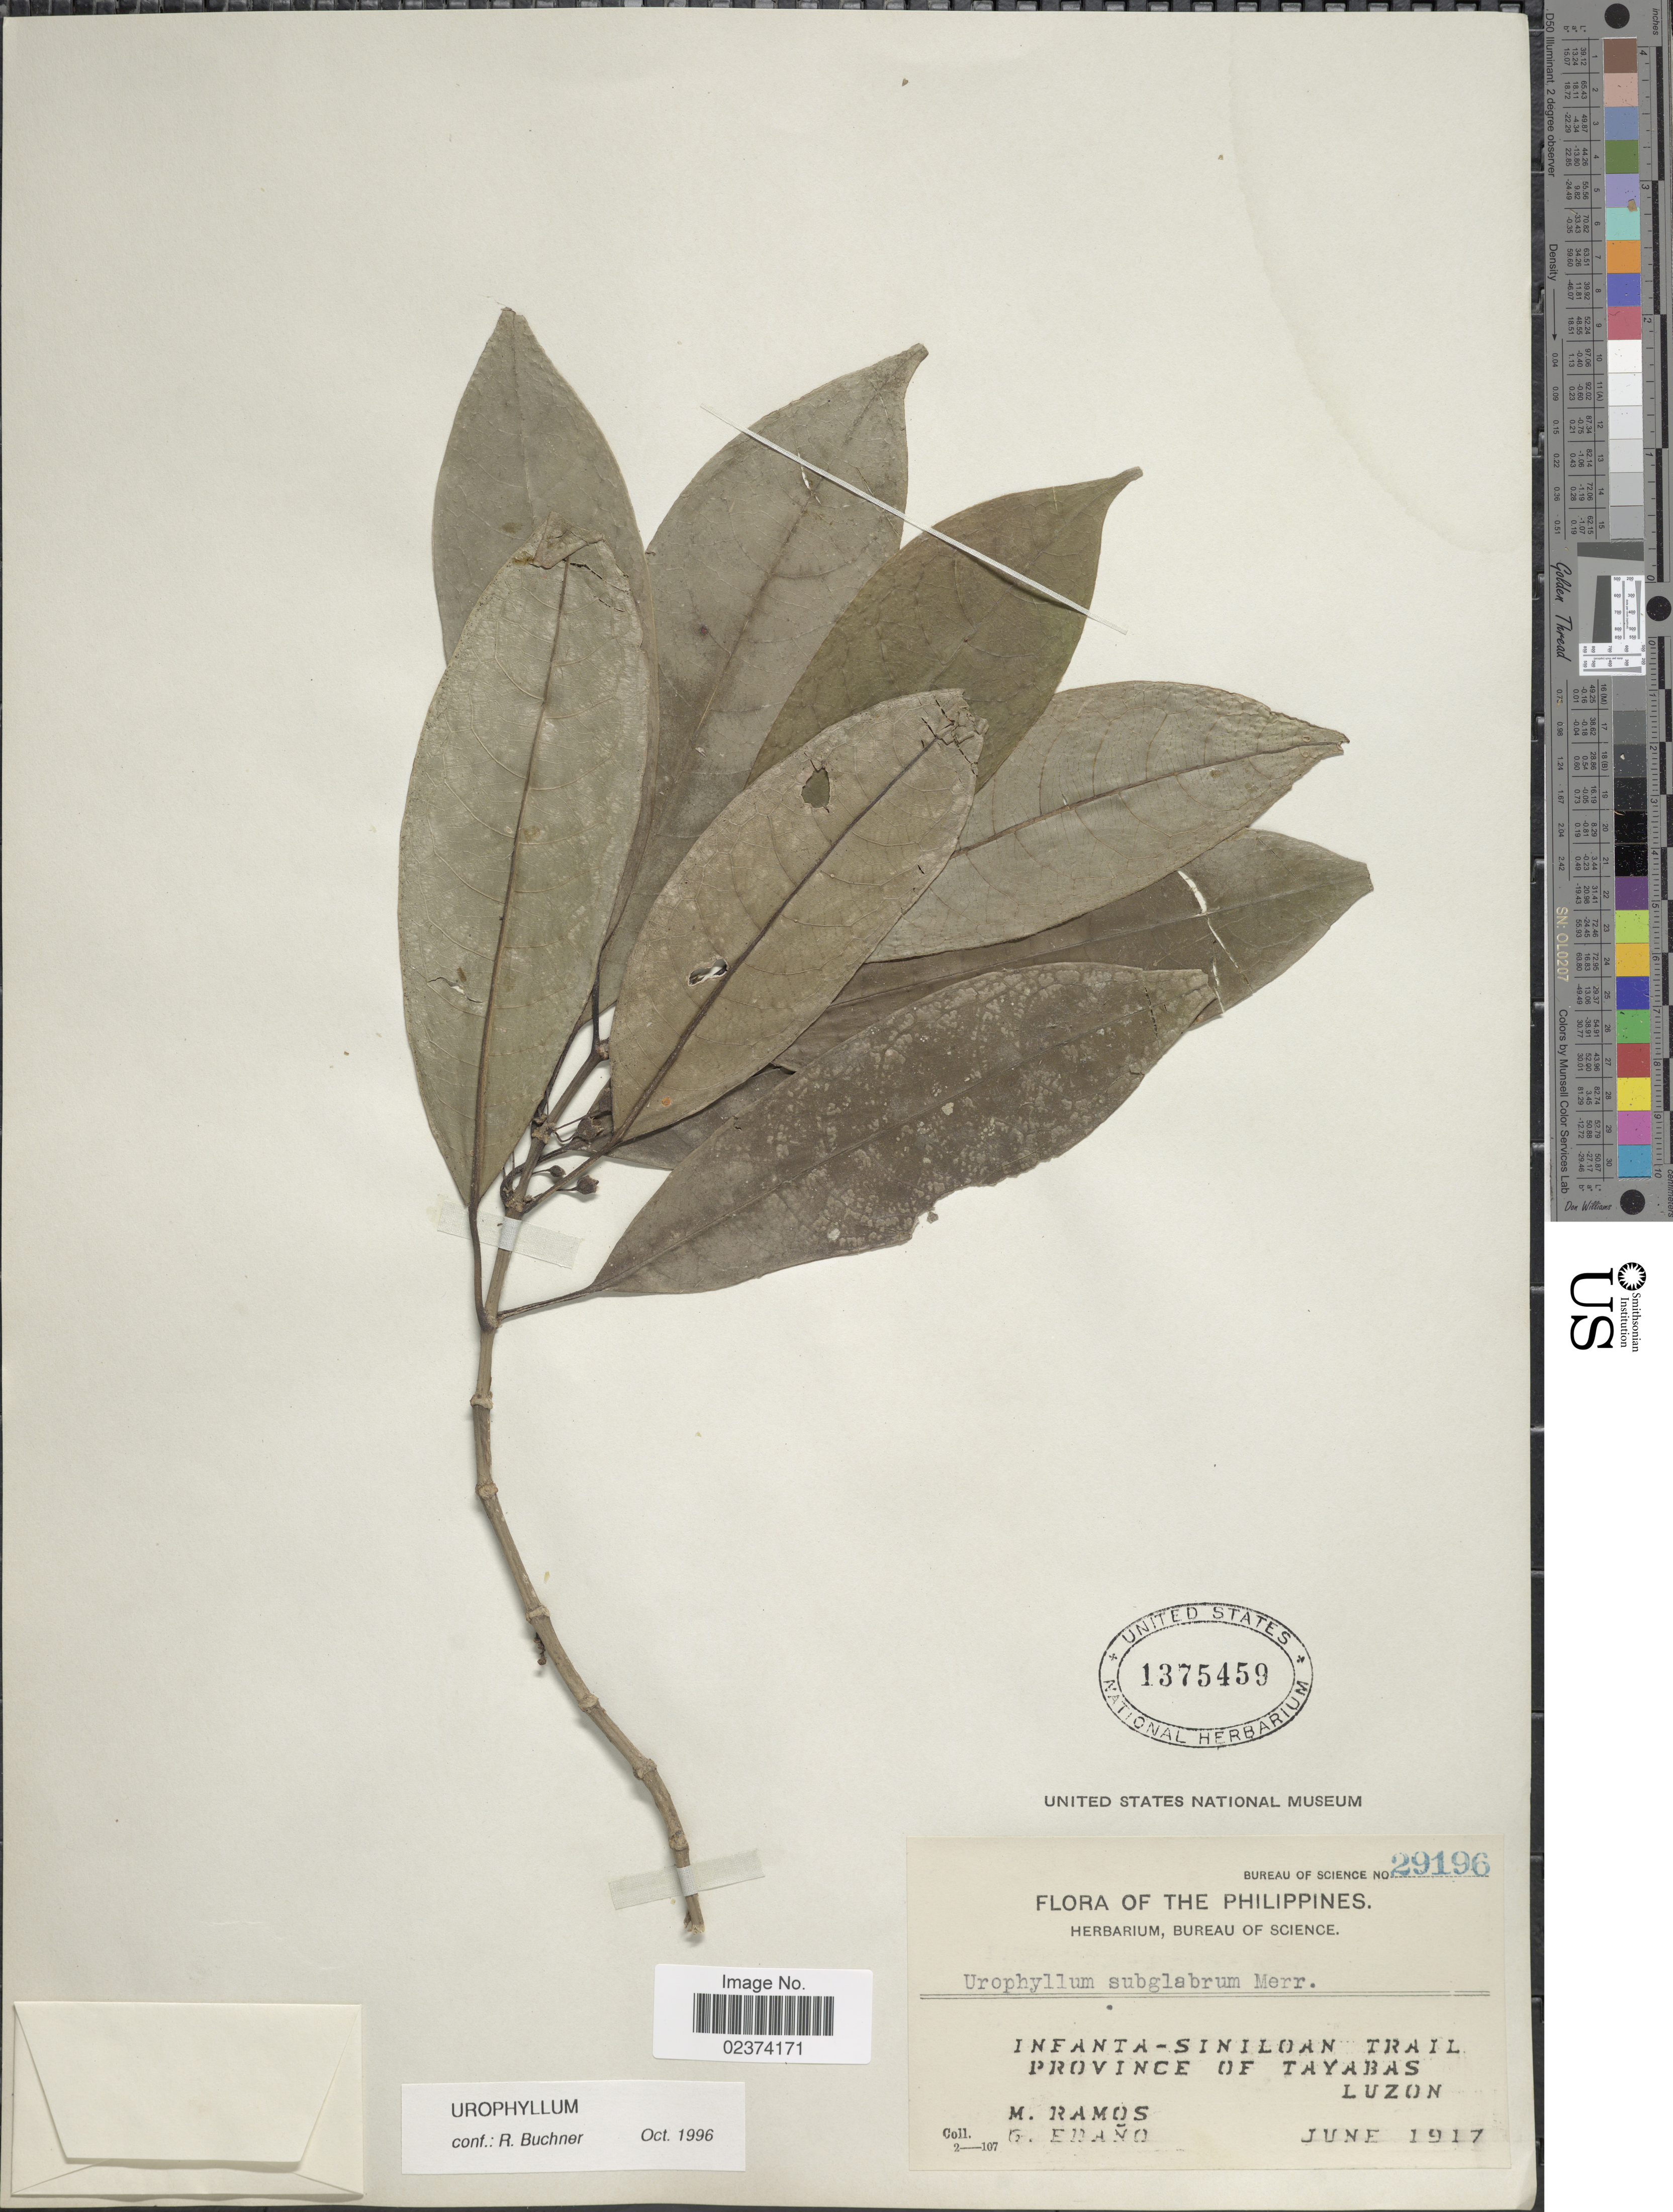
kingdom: Plantae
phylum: Tracheophyta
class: Magnoliopsida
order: Gentianales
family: Rubiaceae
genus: Urophyllum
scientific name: Urophyllum sp.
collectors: M. Ramos & G. Edaño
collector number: Bureau of Science 29196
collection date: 1917-06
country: Philippines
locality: Infanta-Siniloan Trail, Province of Tayabas, Luzon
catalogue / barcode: US 1375459